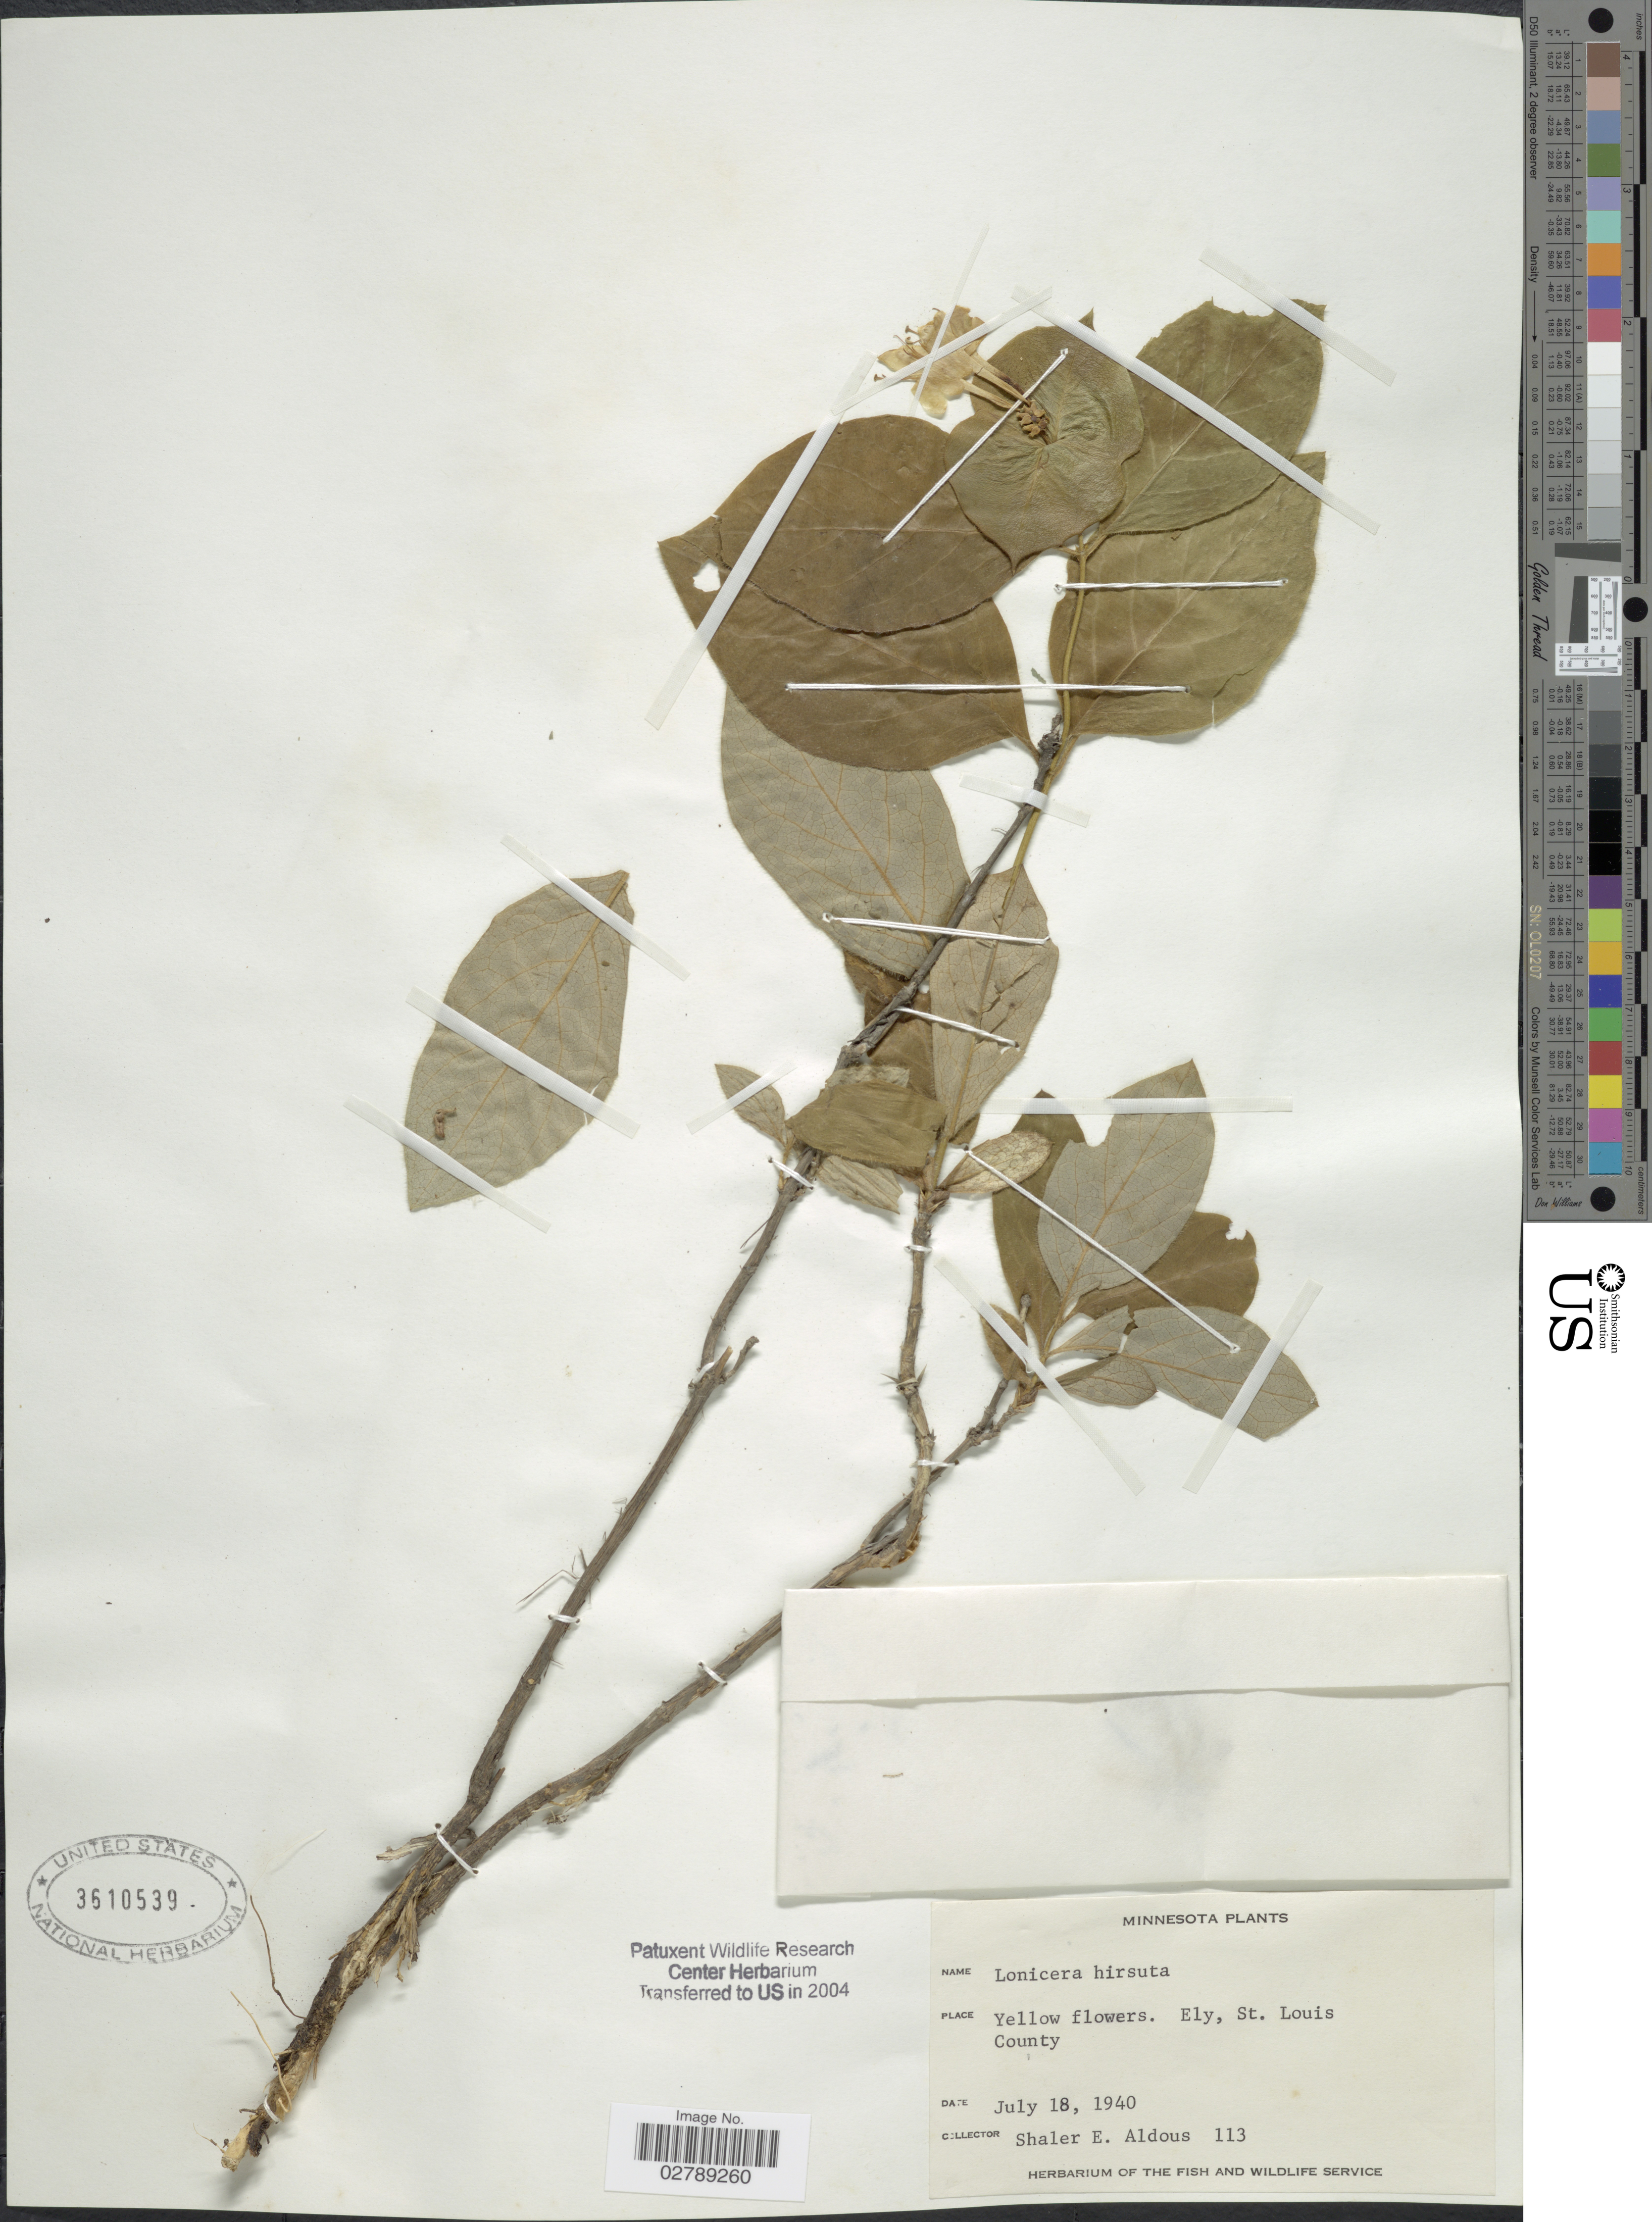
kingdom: Plantae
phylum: Tracheophyta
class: Magnoliopsida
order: Dipsacales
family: Caprifoliaceae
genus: Lonicera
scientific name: Lonicera hirsuta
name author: Eaton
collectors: S. Aldous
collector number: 113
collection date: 1940-07-18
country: United States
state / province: Minnesota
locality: Ely, St. Louis County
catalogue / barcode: US 3610539